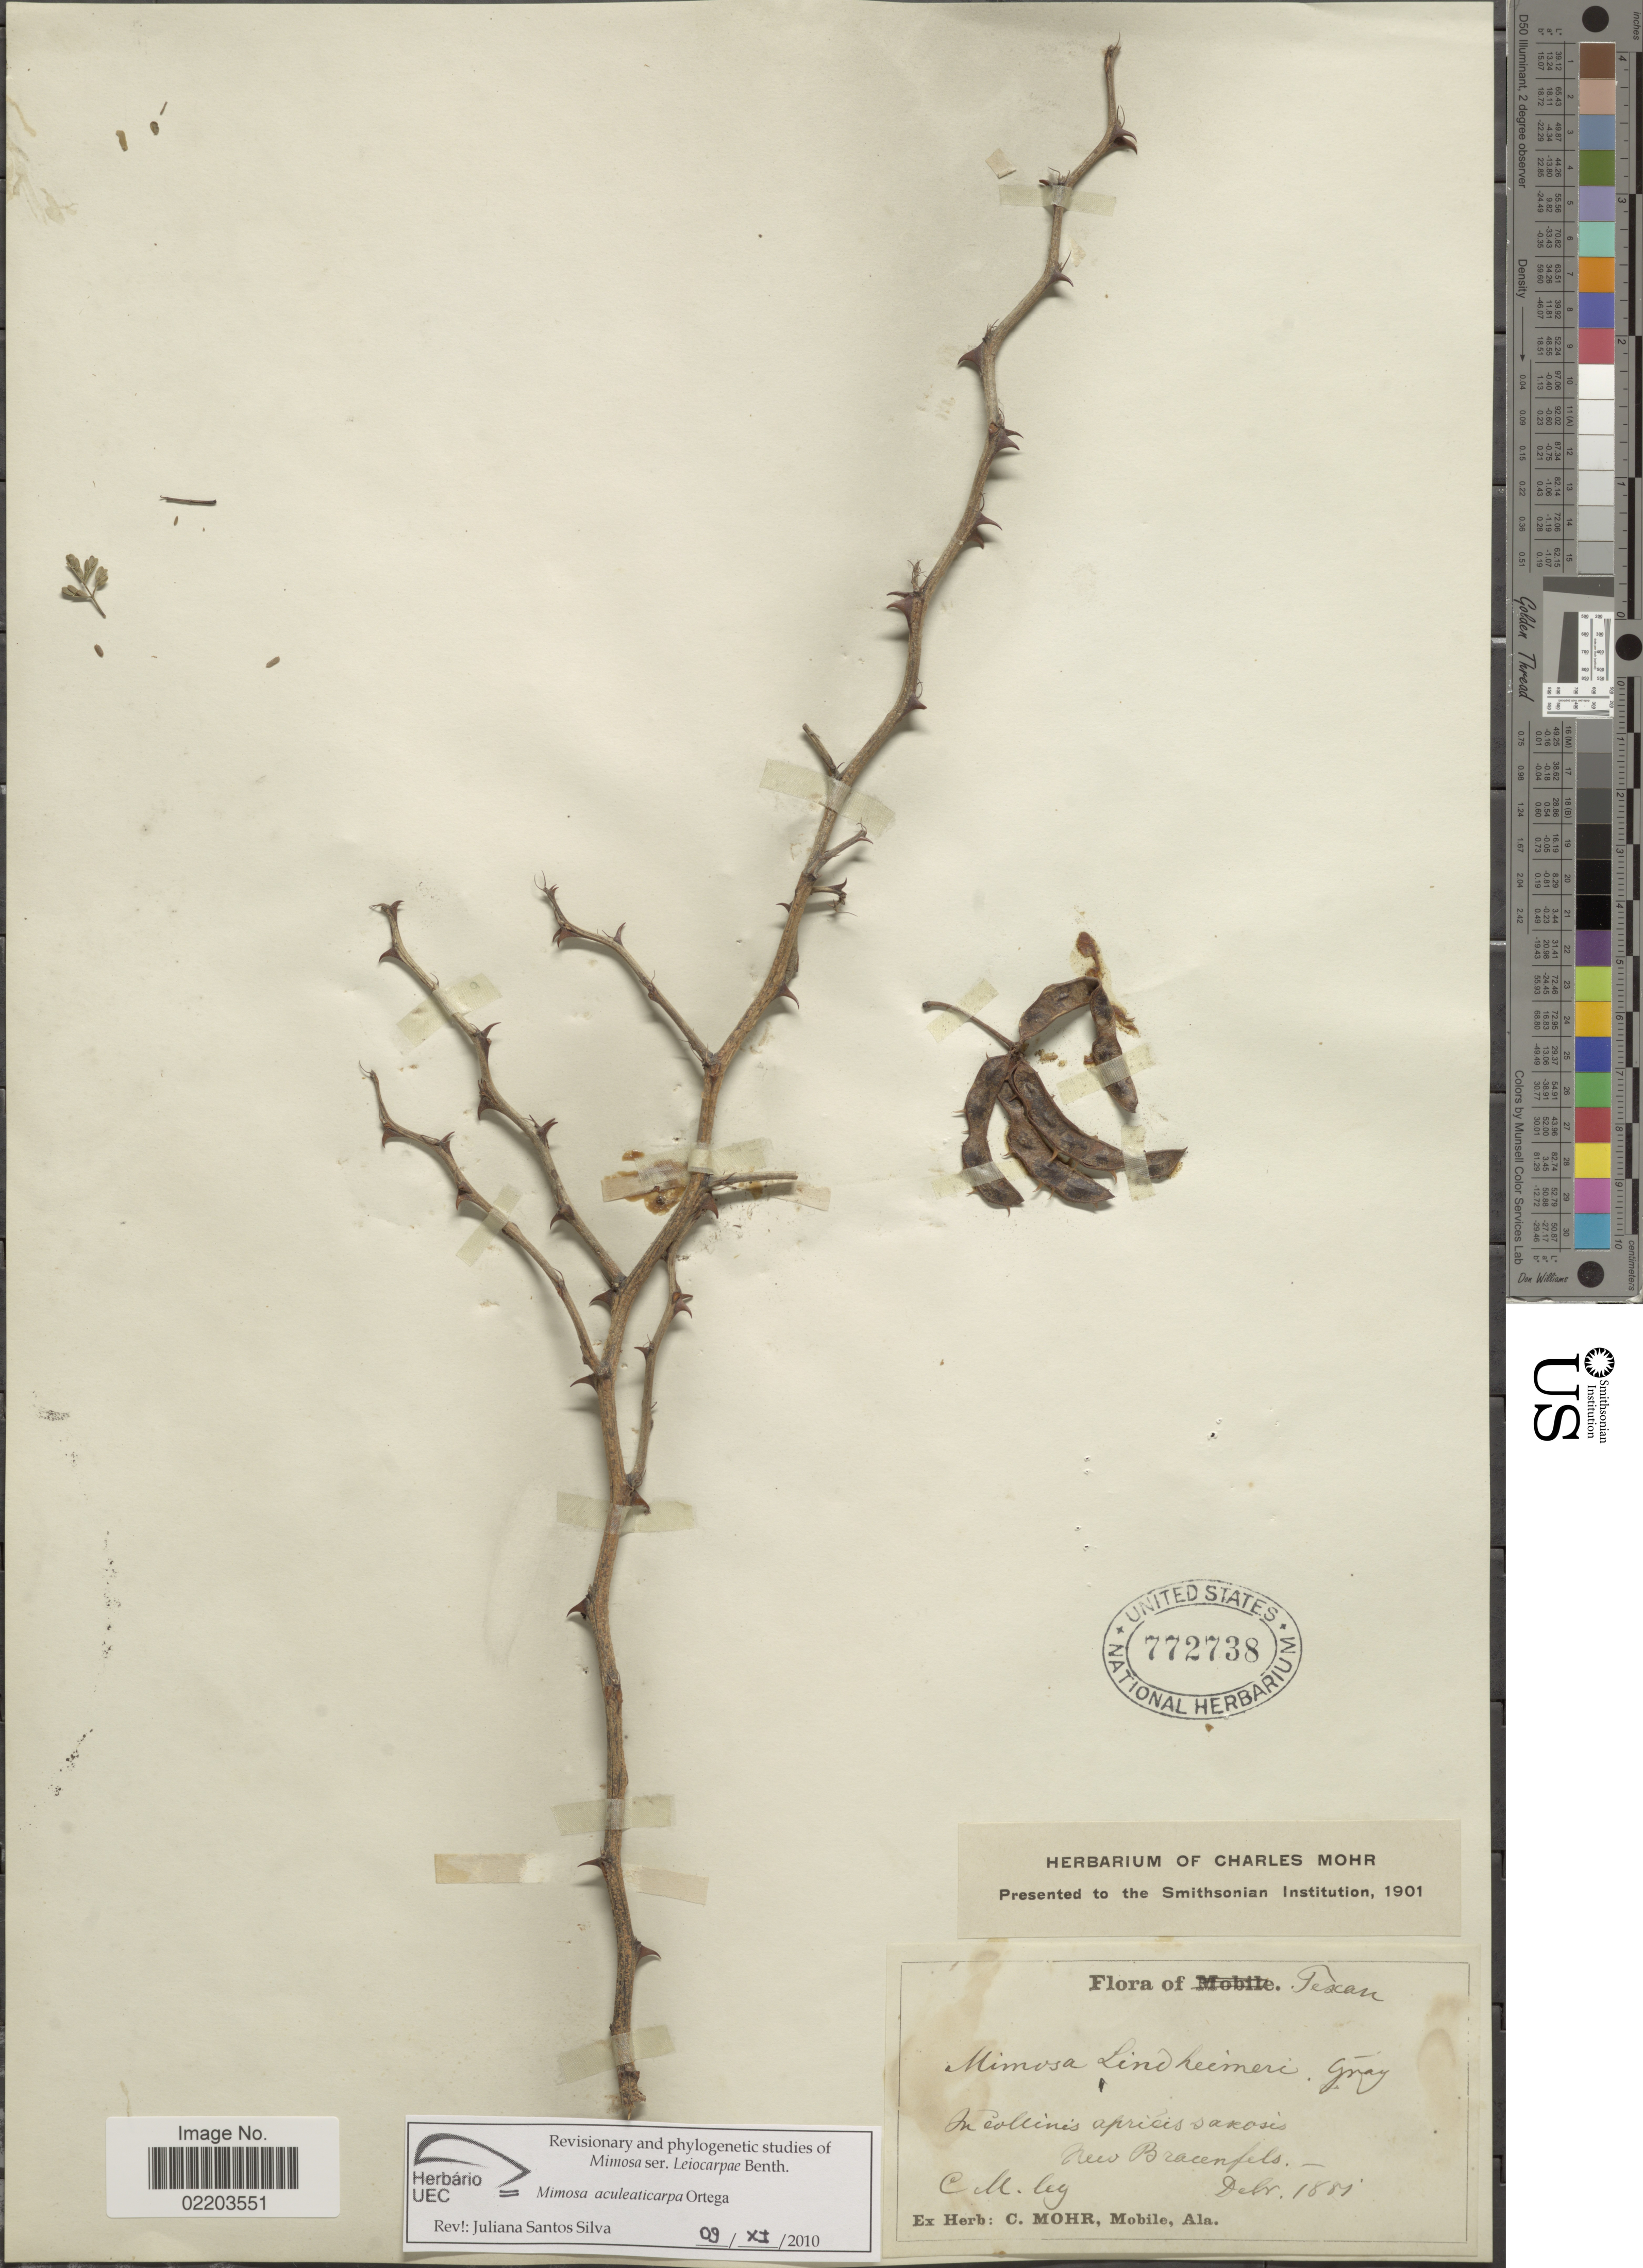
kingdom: Plantae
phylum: Tracheophyta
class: Magnoliopsida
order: Fabales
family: Fabaceae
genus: Mimosa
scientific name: Mimosa aculeaticarpa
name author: Ortega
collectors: C. T. Mohr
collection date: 1881-12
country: United States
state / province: Texas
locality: In collines apricis saxosi New Bracenfels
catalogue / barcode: US 772738